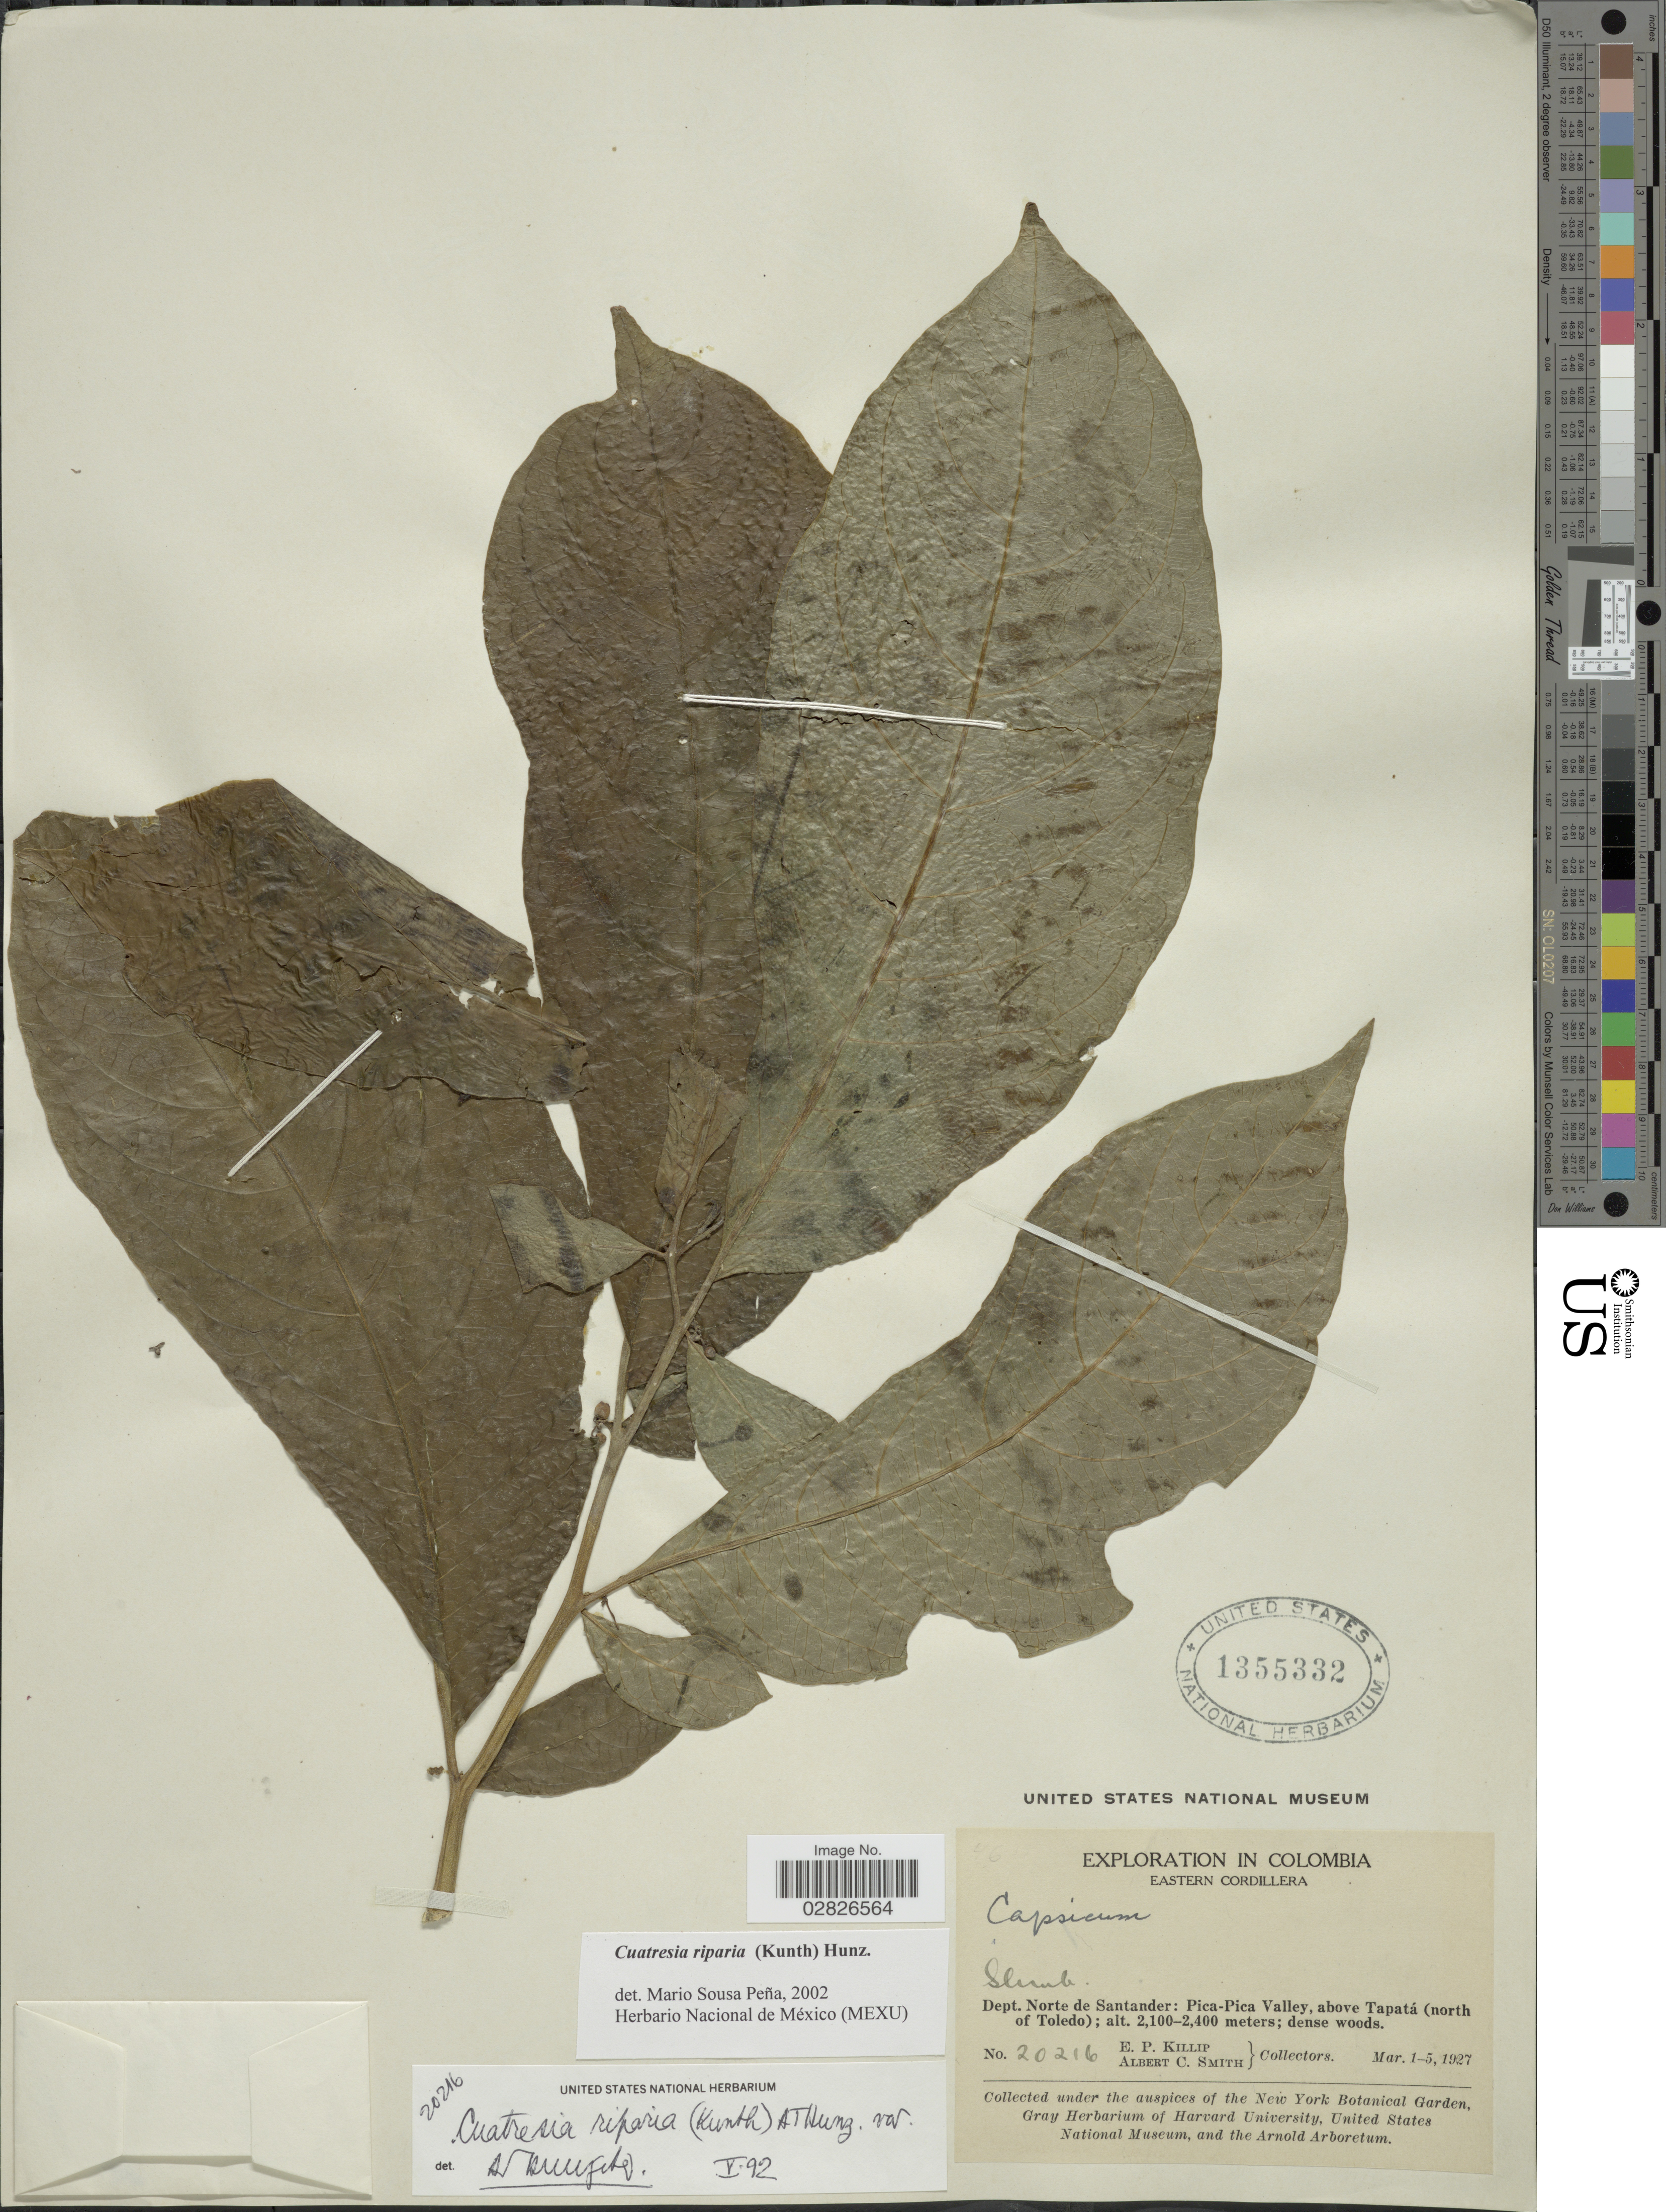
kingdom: Plantae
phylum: Tracheophyta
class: Magnoliopsida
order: Solanales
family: Solanaceae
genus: Cuatresia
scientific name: Cuatresia riparia var. riparia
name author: (Kunth) Hunz.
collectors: E. P. Killip & A. C. Smith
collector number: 20216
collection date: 1927-03-01/1927-03-05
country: Colombia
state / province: Norte de Santander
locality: Eastern Cordillera, Dept. Norte de Santander, Pica-Pica Valley, above Tapatá (north of Toledo).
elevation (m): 2100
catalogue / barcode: US 1355332